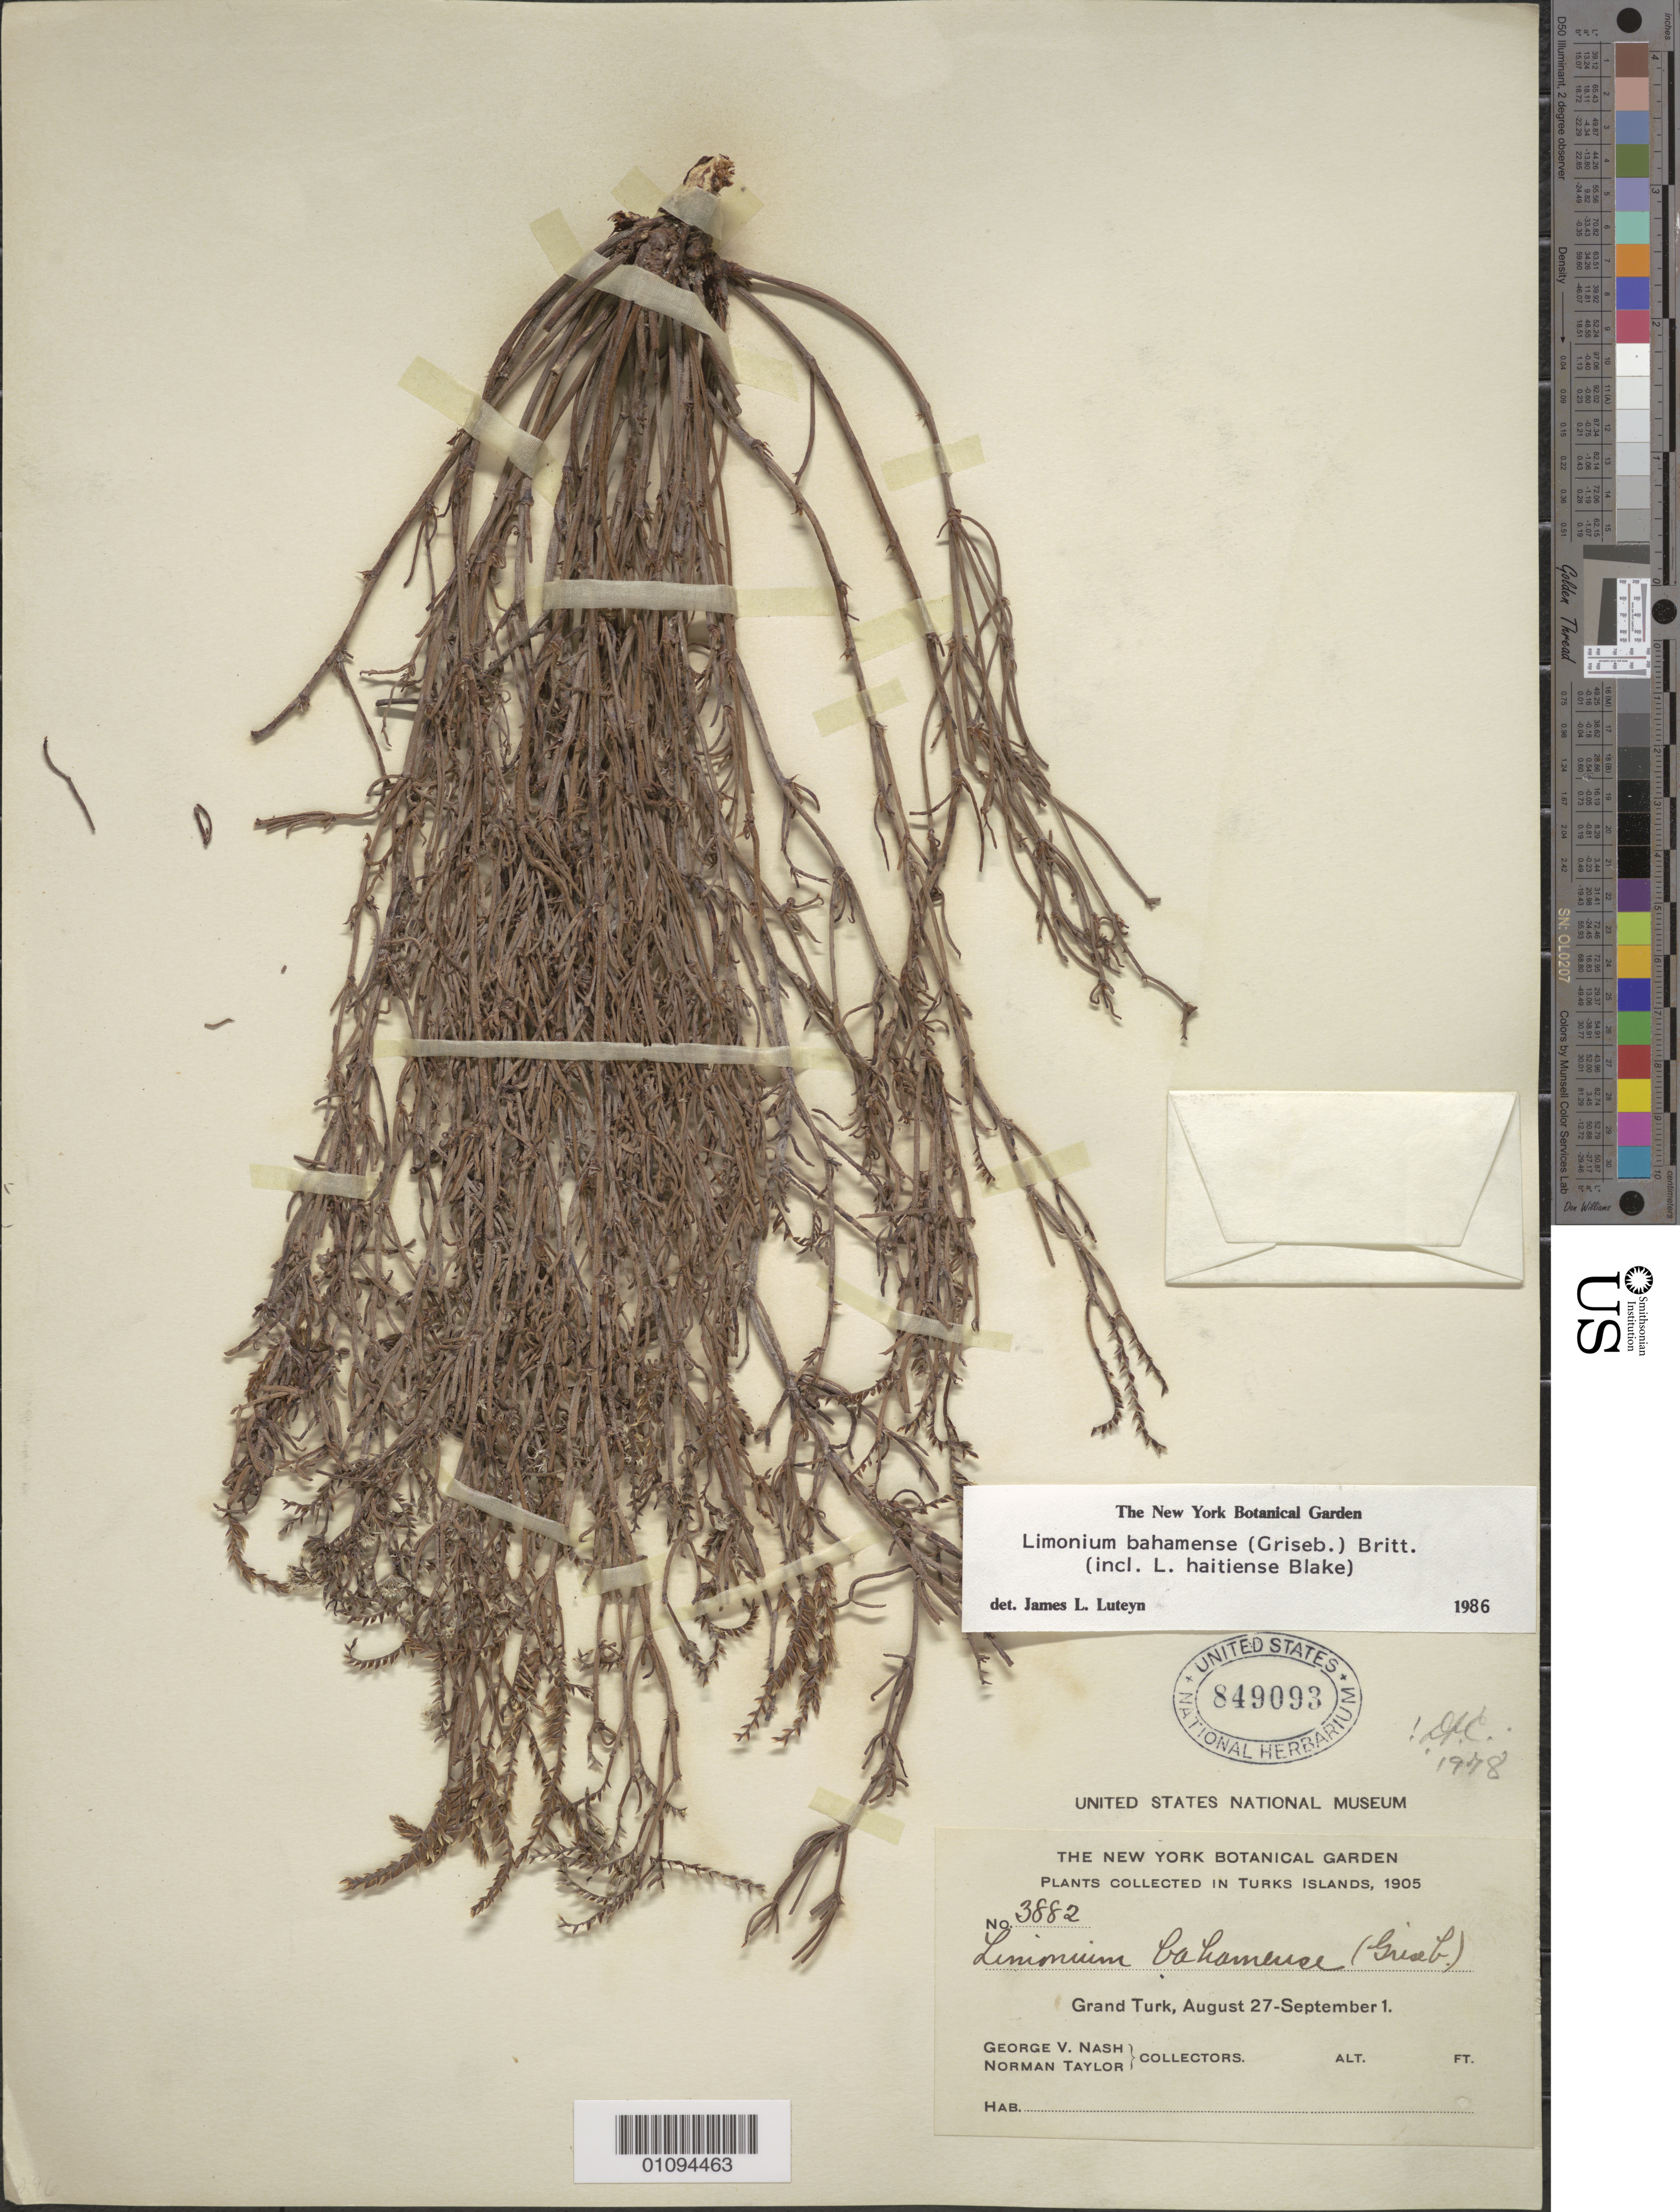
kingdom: Plantae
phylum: Tracheophyta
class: Magnoliopsida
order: Caryophyllales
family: Plumbaginaceae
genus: Limonium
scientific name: Limonium bahamense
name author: (Griseb.) Britton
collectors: G. V. Nash & N. Taylor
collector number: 3882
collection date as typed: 27 Aug 1905 to 01 Sep 1905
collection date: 1905-08-27/1905-09-01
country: Turks and Caicos Islands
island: Grand Turk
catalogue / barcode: US 849093